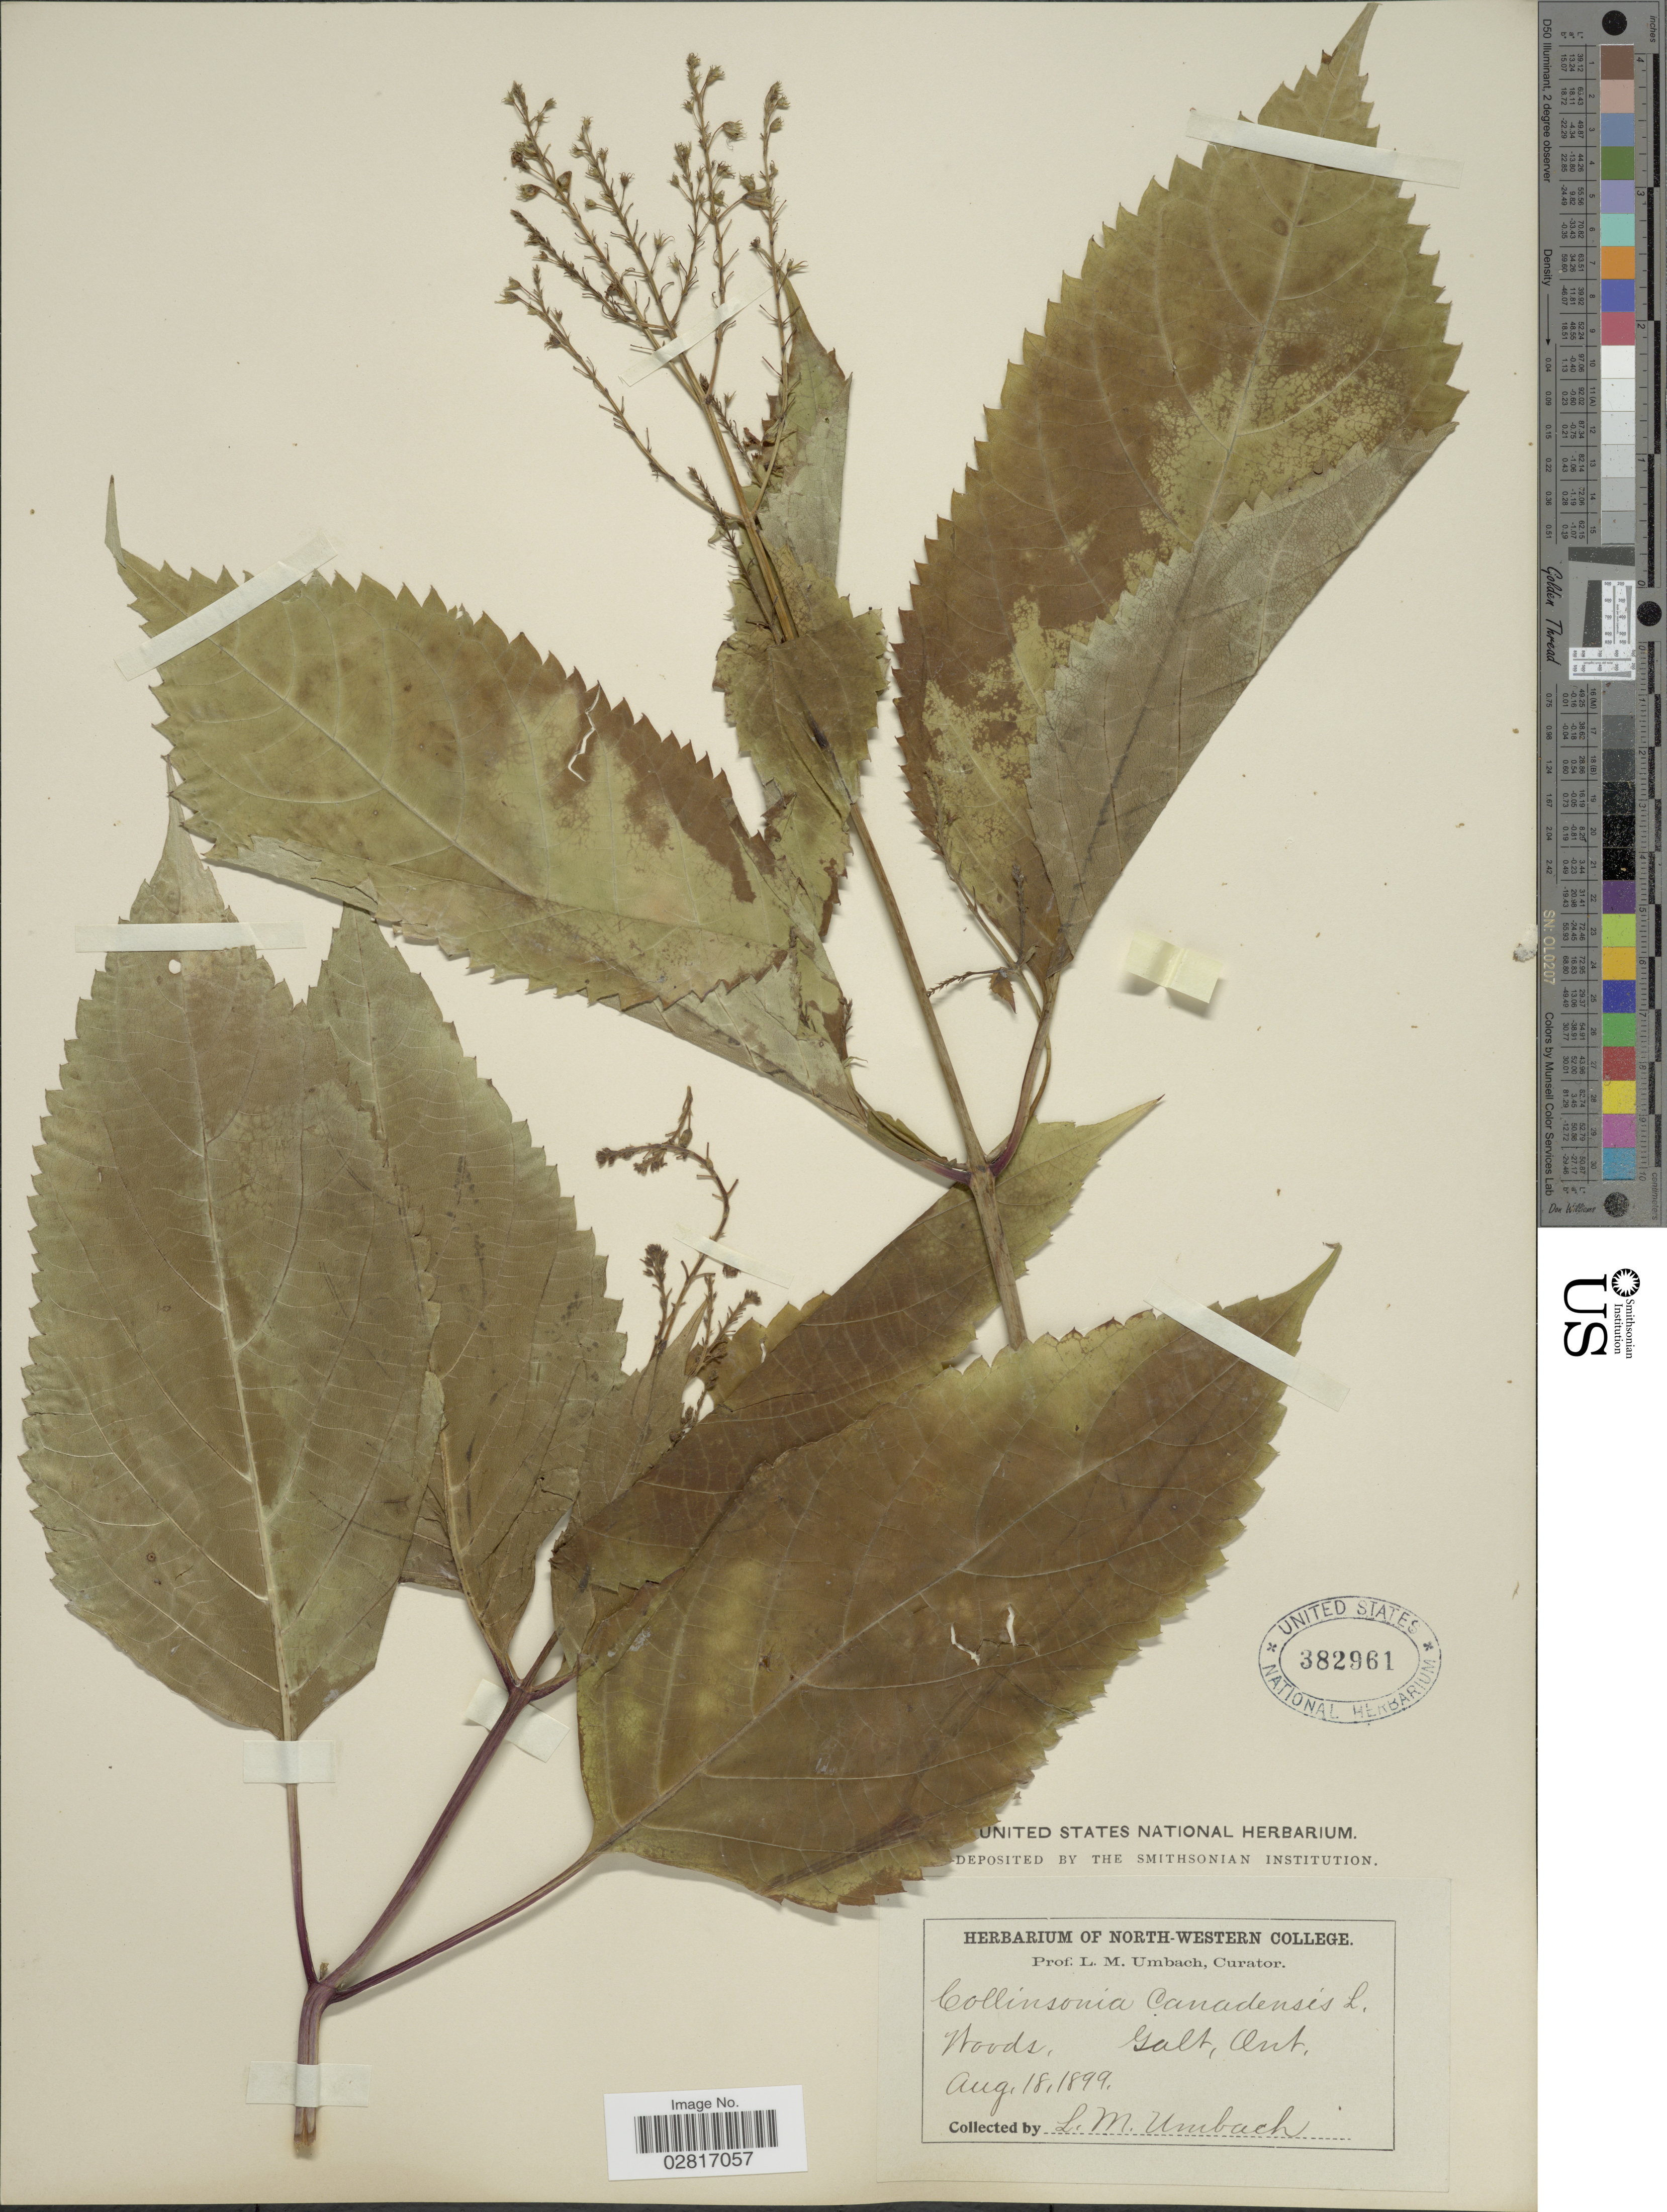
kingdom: Plantae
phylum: Tracheophyta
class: Magnoliopsida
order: Lamiales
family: Lamiaceae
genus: Collinsonia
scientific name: Collinsonia canadensis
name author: L.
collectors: L. M. Umbach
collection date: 1899-08-18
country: Canada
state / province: Ontario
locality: Galt,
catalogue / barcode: US 382961